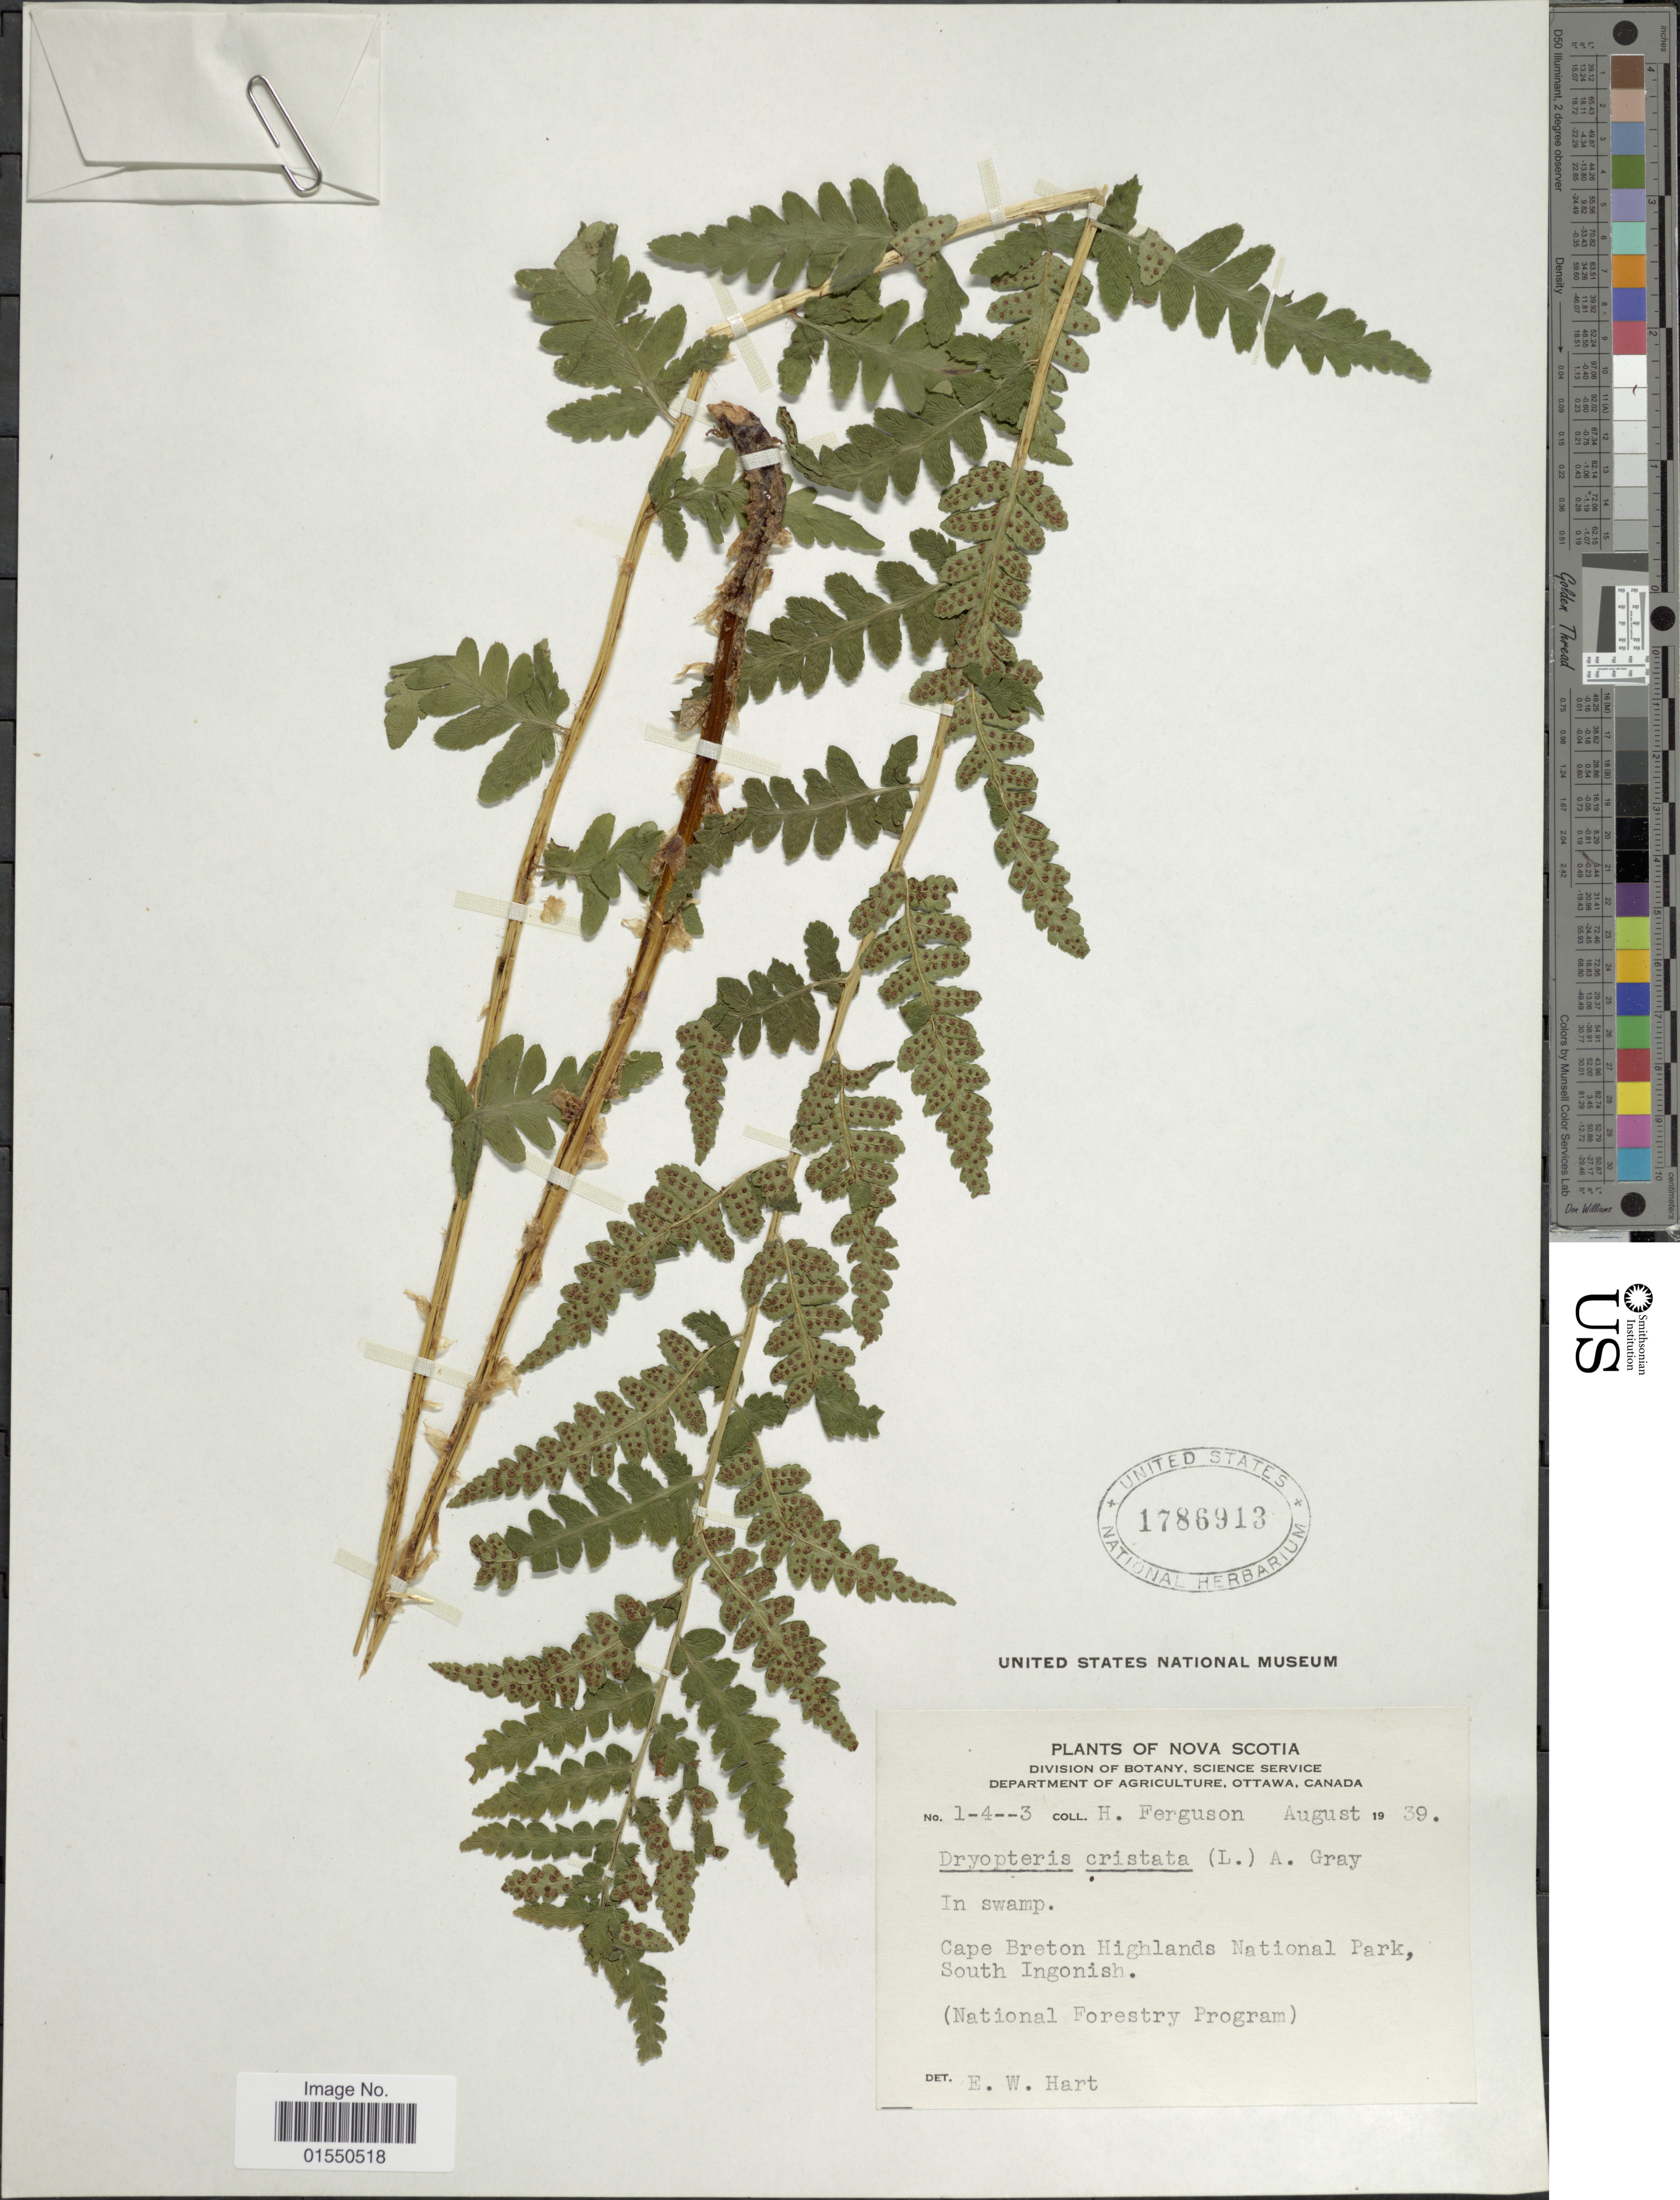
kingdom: Plantae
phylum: Tracheophyta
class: Polypodiopsida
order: Polypodiales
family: Dryopteridaceae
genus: Dryopteris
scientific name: Dryopteris cristata var. spinulosa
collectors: H. Ferguson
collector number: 143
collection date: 1939-08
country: Canada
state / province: Nova Scotia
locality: Cape Breton Highlands National Park, South Ingonish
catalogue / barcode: US 1786913